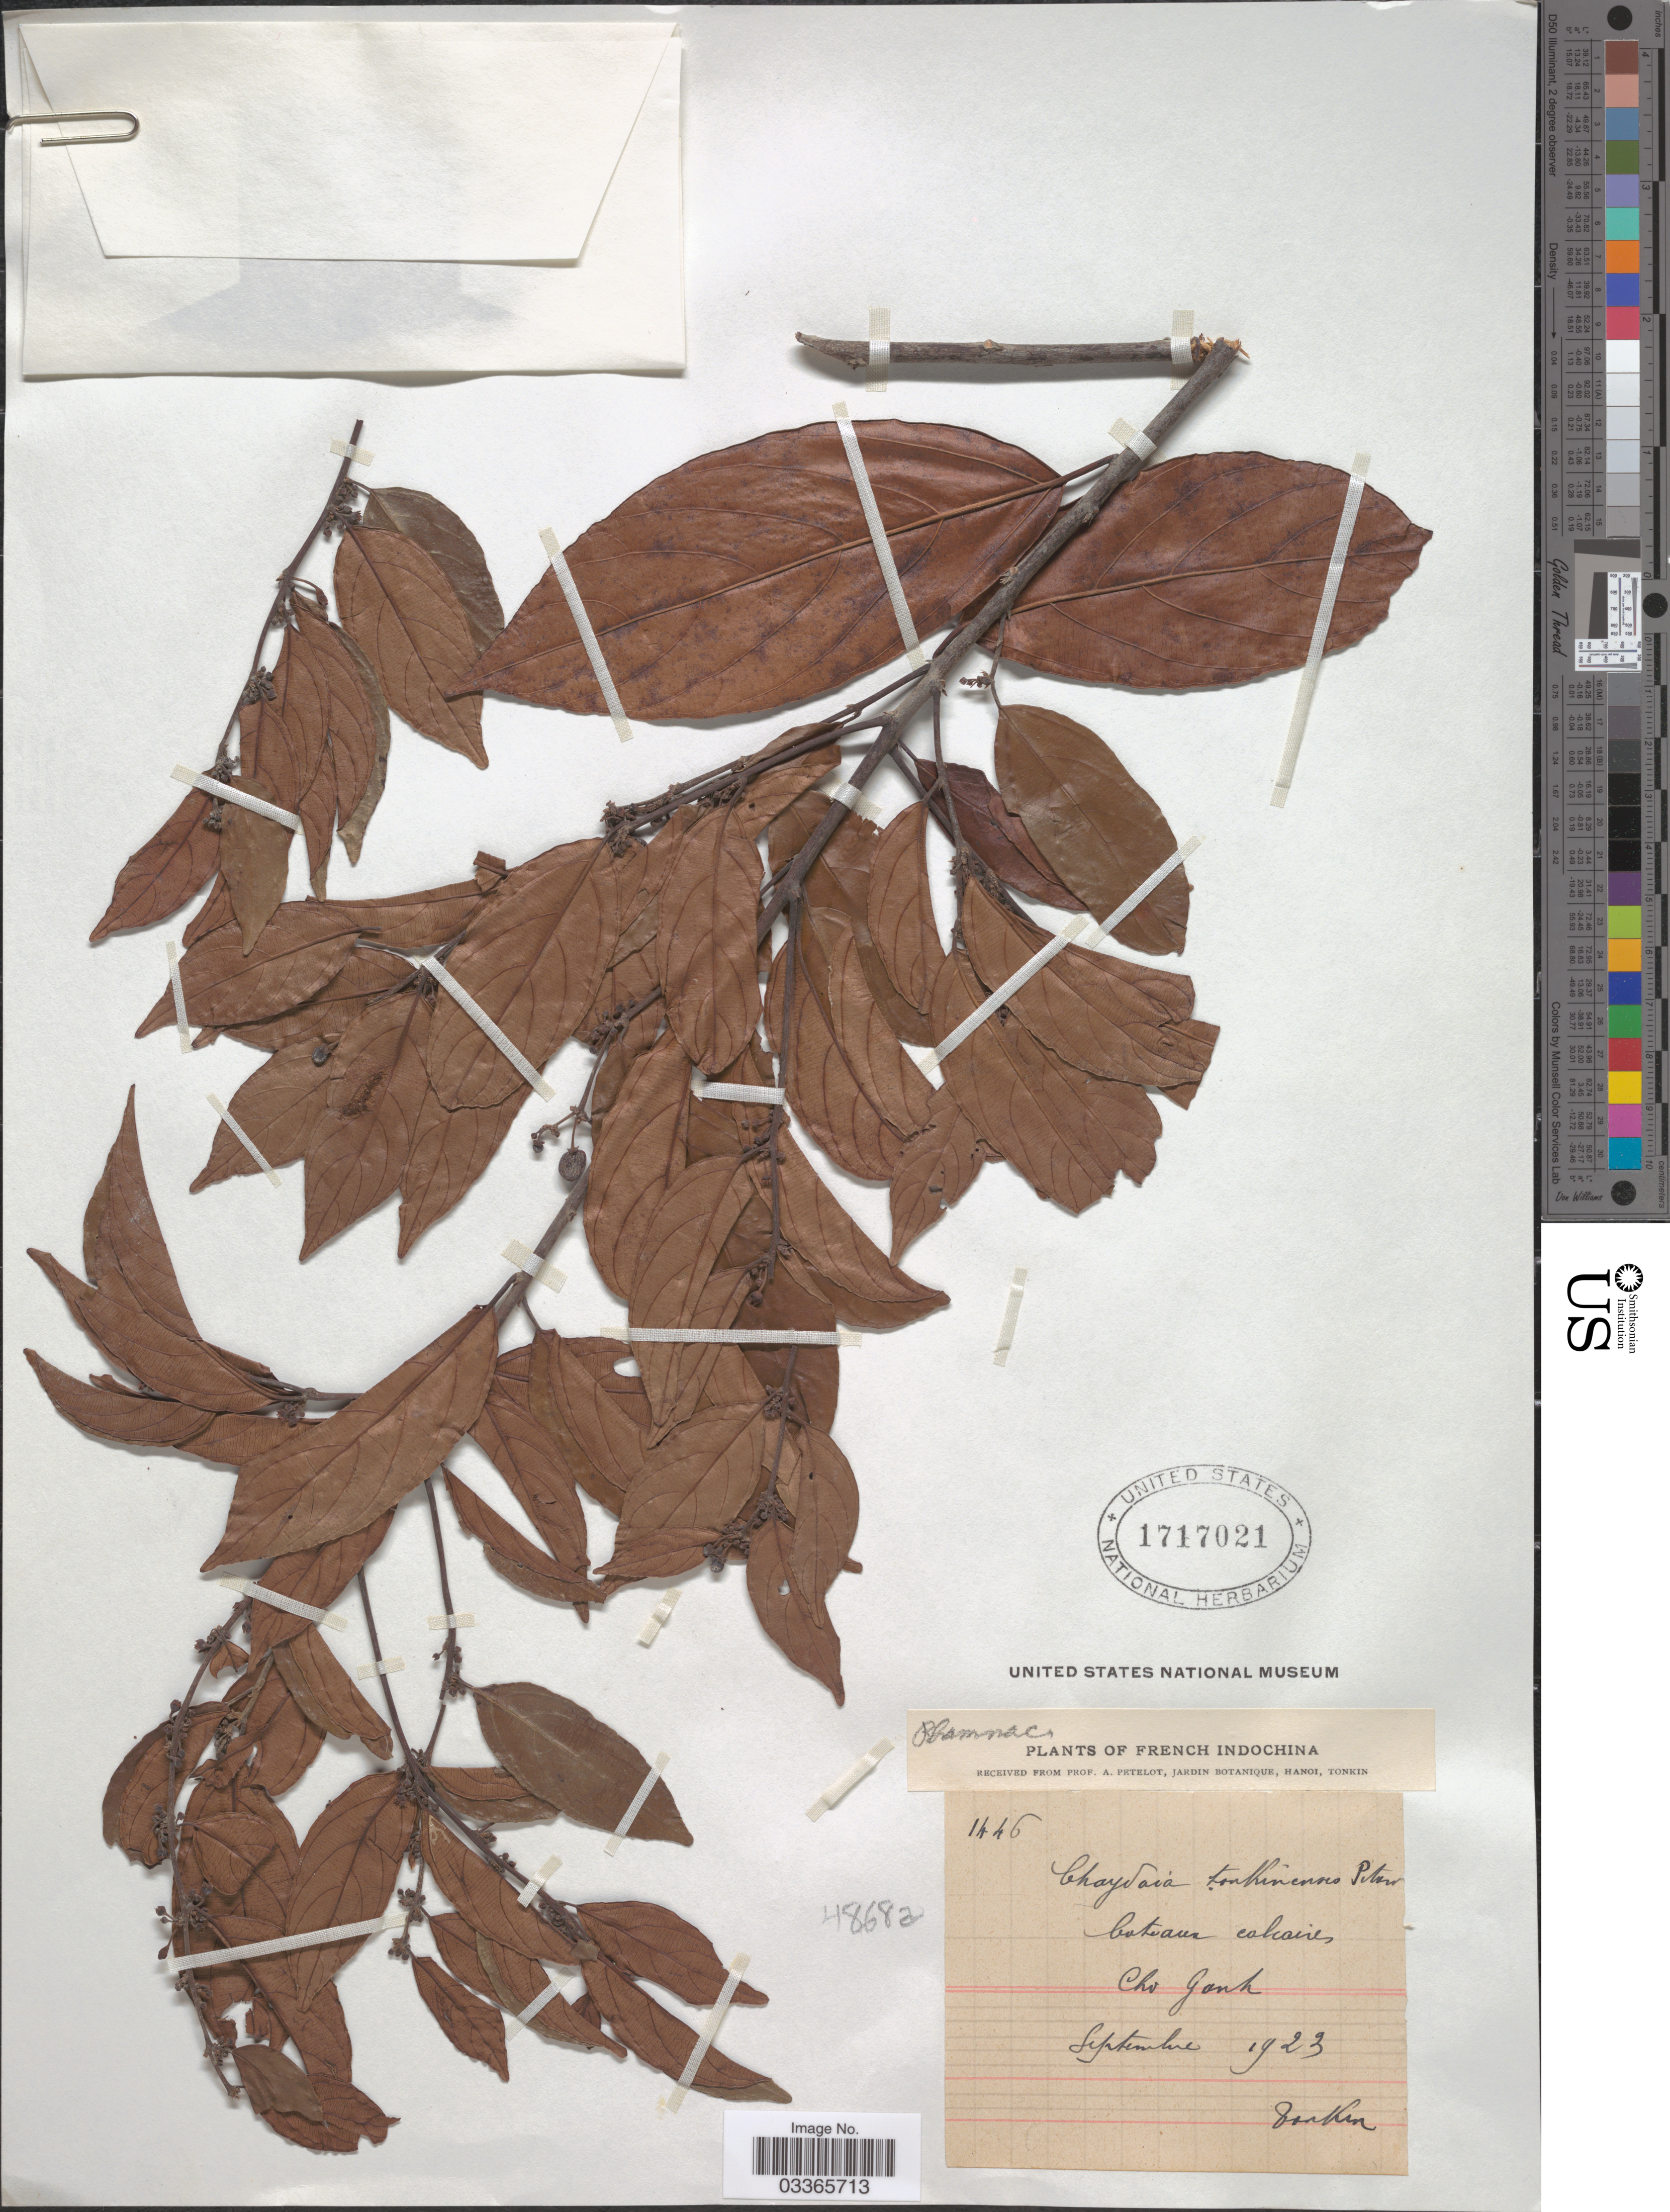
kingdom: Plantae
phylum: Tracheophyta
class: Magnoliopsida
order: Rosales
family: Rhamnaceae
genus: Rhamnella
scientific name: Rhamnella tonkinensis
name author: (Pit.) T. Yamaz.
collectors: A. Petelot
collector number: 1446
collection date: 1923-09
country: Vietnam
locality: French Indochina. Cho Ganh.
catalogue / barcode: US 1717021